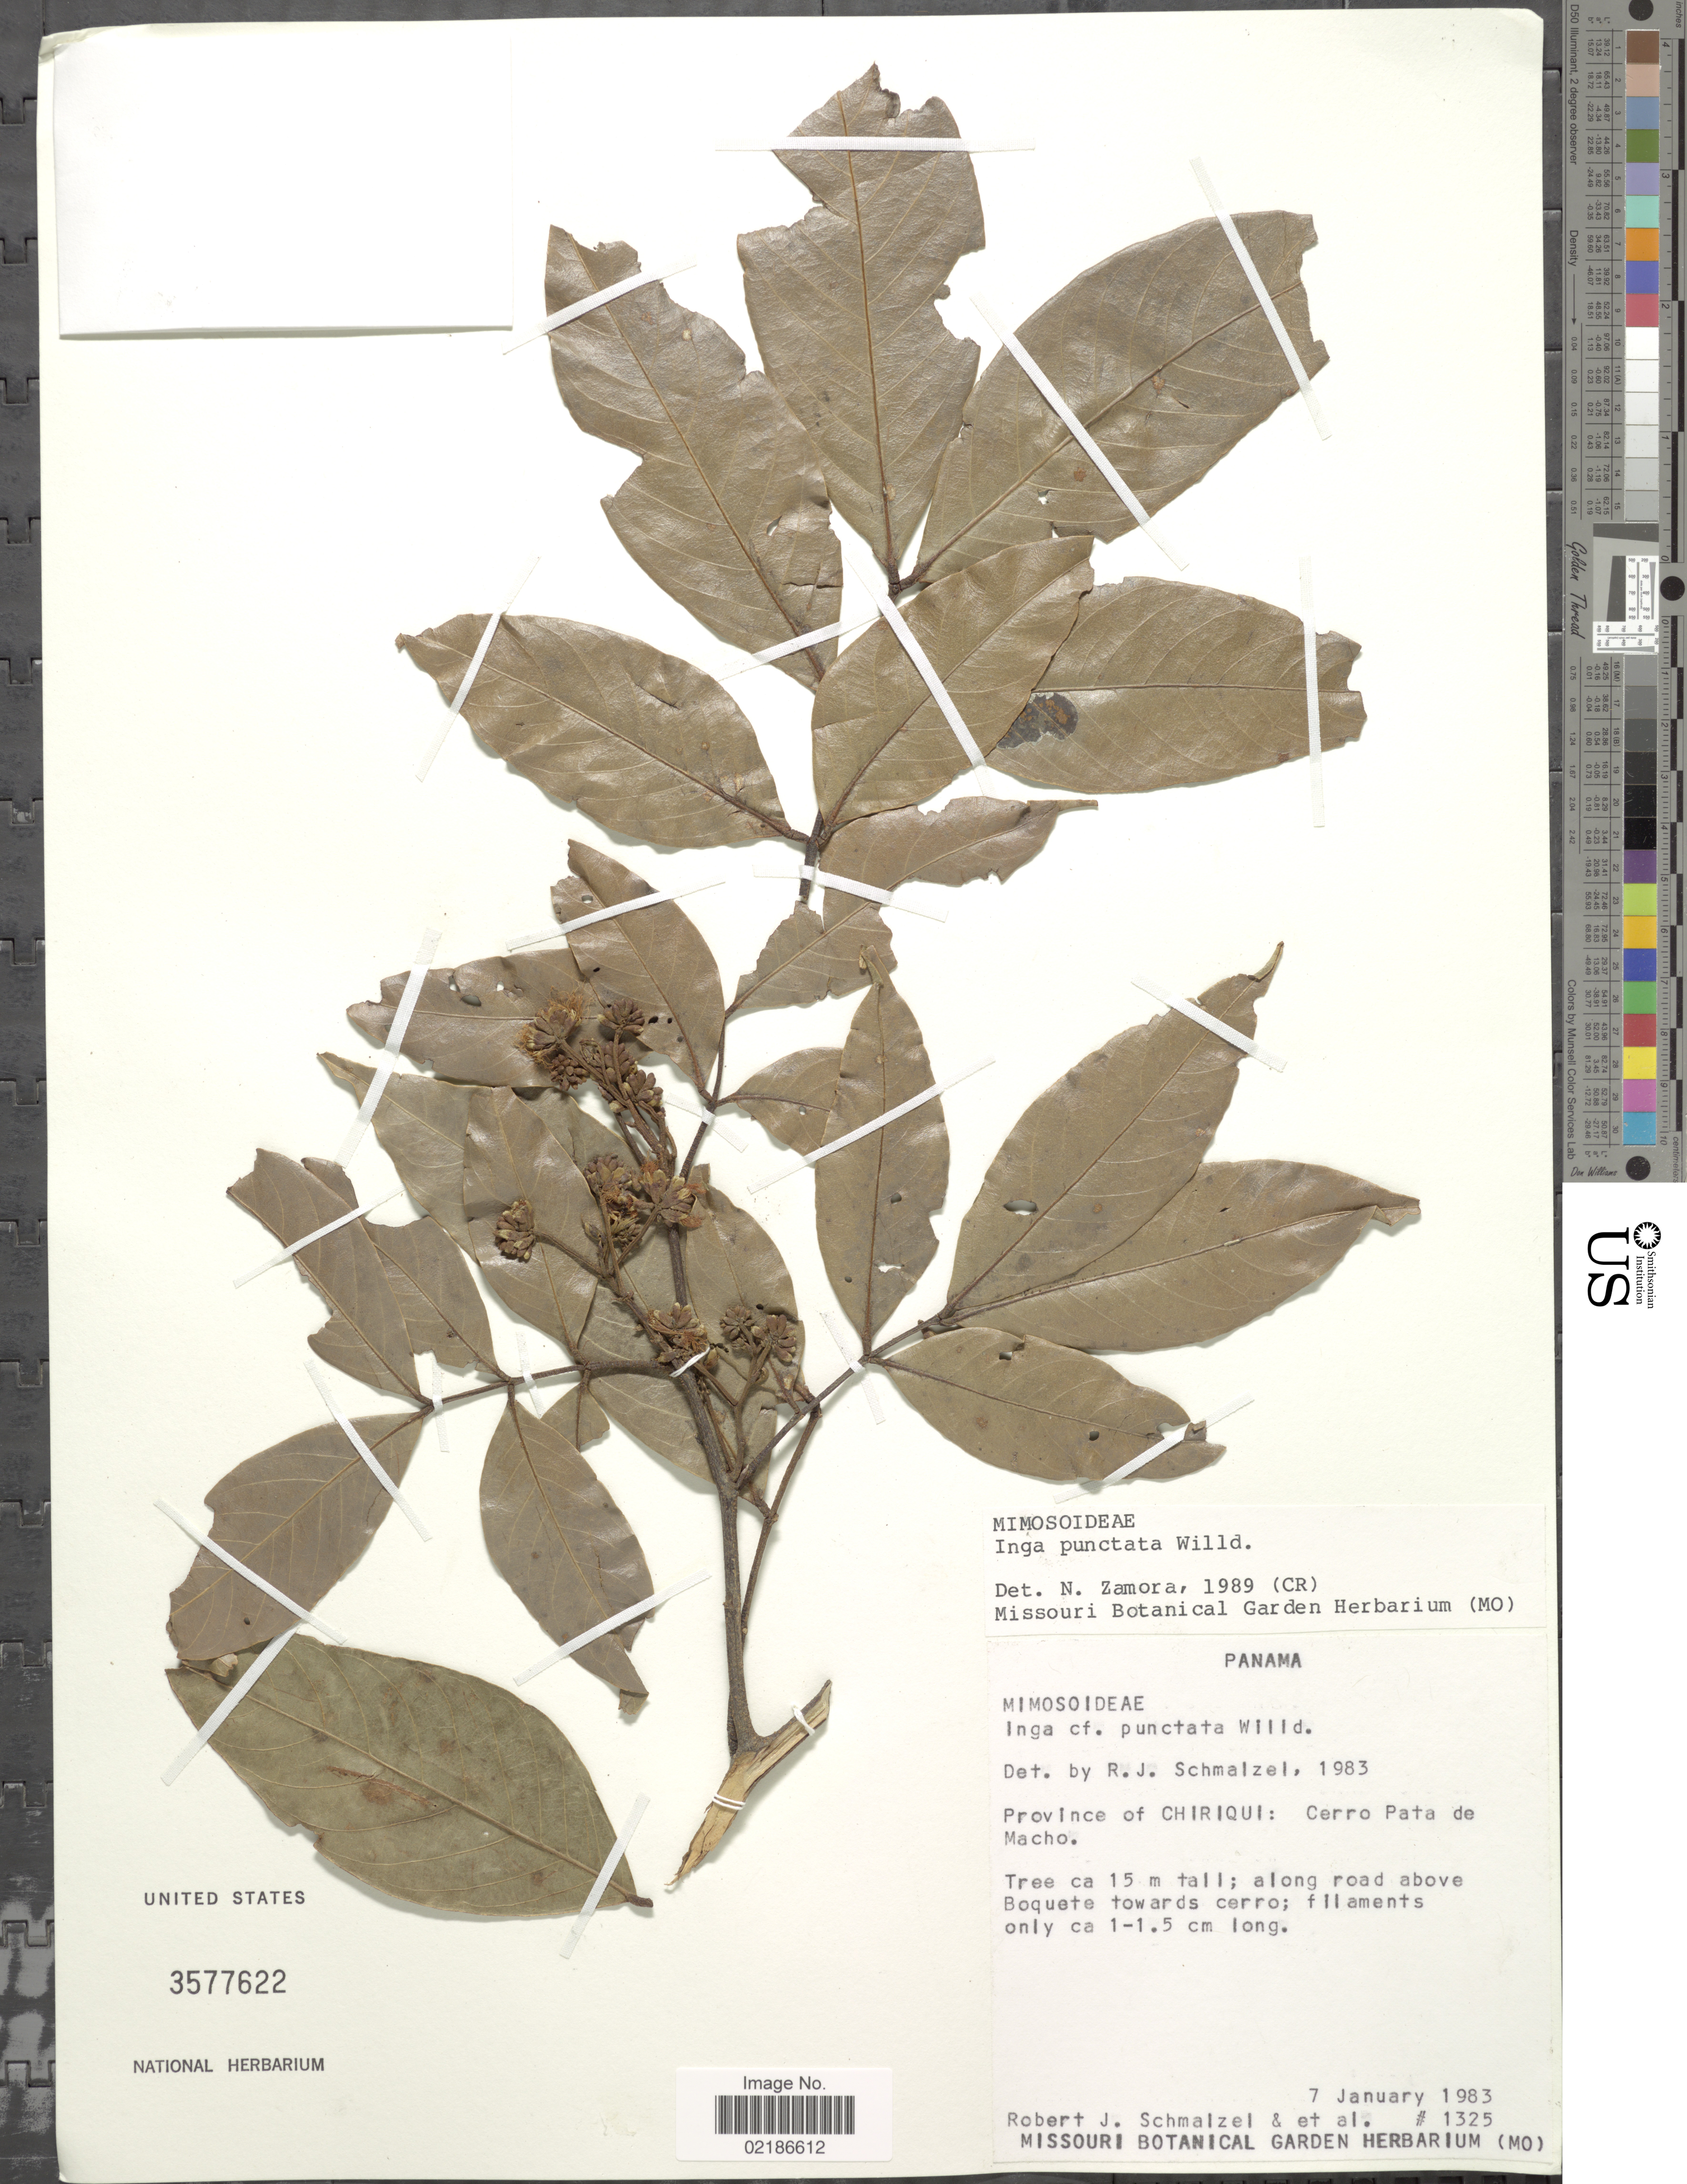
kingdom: Plantae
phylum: Tracheophyta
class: Magnoliopsida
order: Fabales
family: Fabaceae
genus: Inga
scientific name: Inga punctata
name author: Willd.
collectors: R. Schmalzel & et al.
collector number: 1325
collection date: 1983-01-07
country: Panama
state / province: Chiriqui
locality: Cerro Pata de Macho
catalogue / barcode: US 3577622